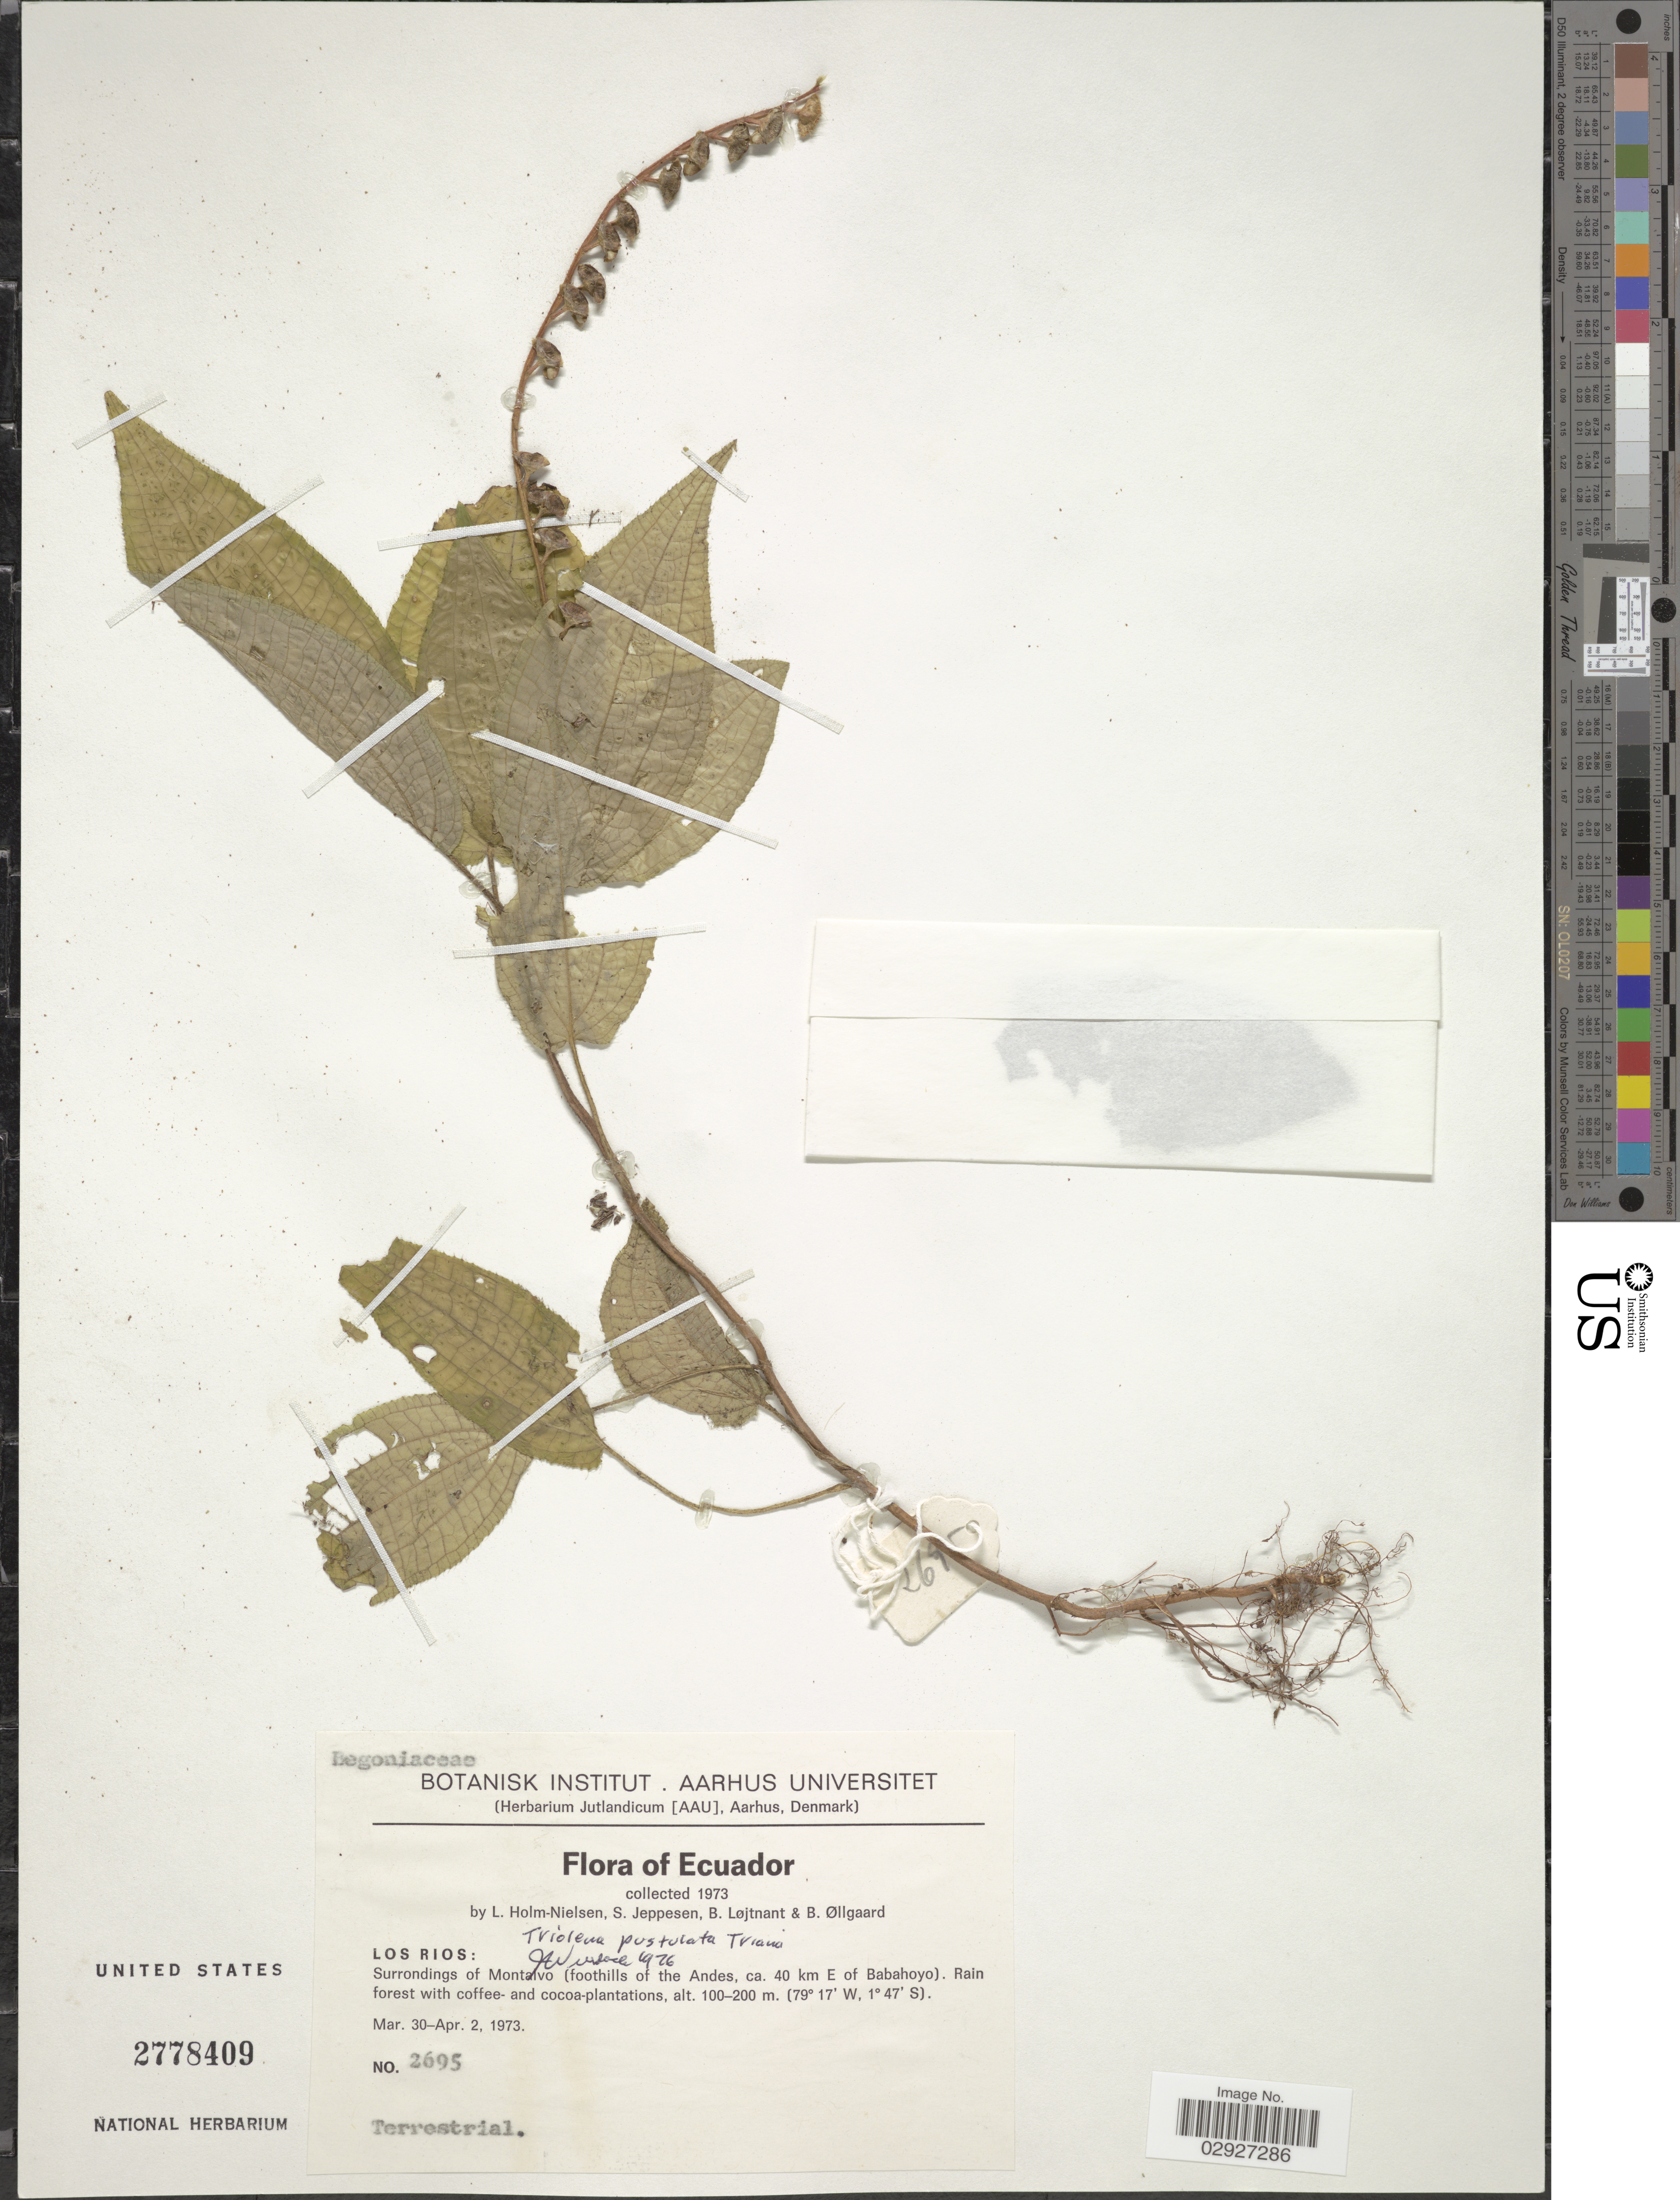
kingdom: Plantae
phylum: Tracheophyta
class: Magnoliopsida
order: Myrtales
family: Melastomataceae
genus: Triolena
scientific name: Triolena pustulata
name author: Triana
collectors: L. Holm-Nielsen, S. Jeppesen, B. Löjtnant & B. Øllgaard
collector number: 2695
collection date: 1973-03-30/1973-04-02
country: Ecuador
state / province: Los Ríos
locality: Surroundings of Montalvo (foothills of the Andes, ca. 40 km E of Babahoyo).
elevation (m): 100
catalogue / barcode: US 2778409